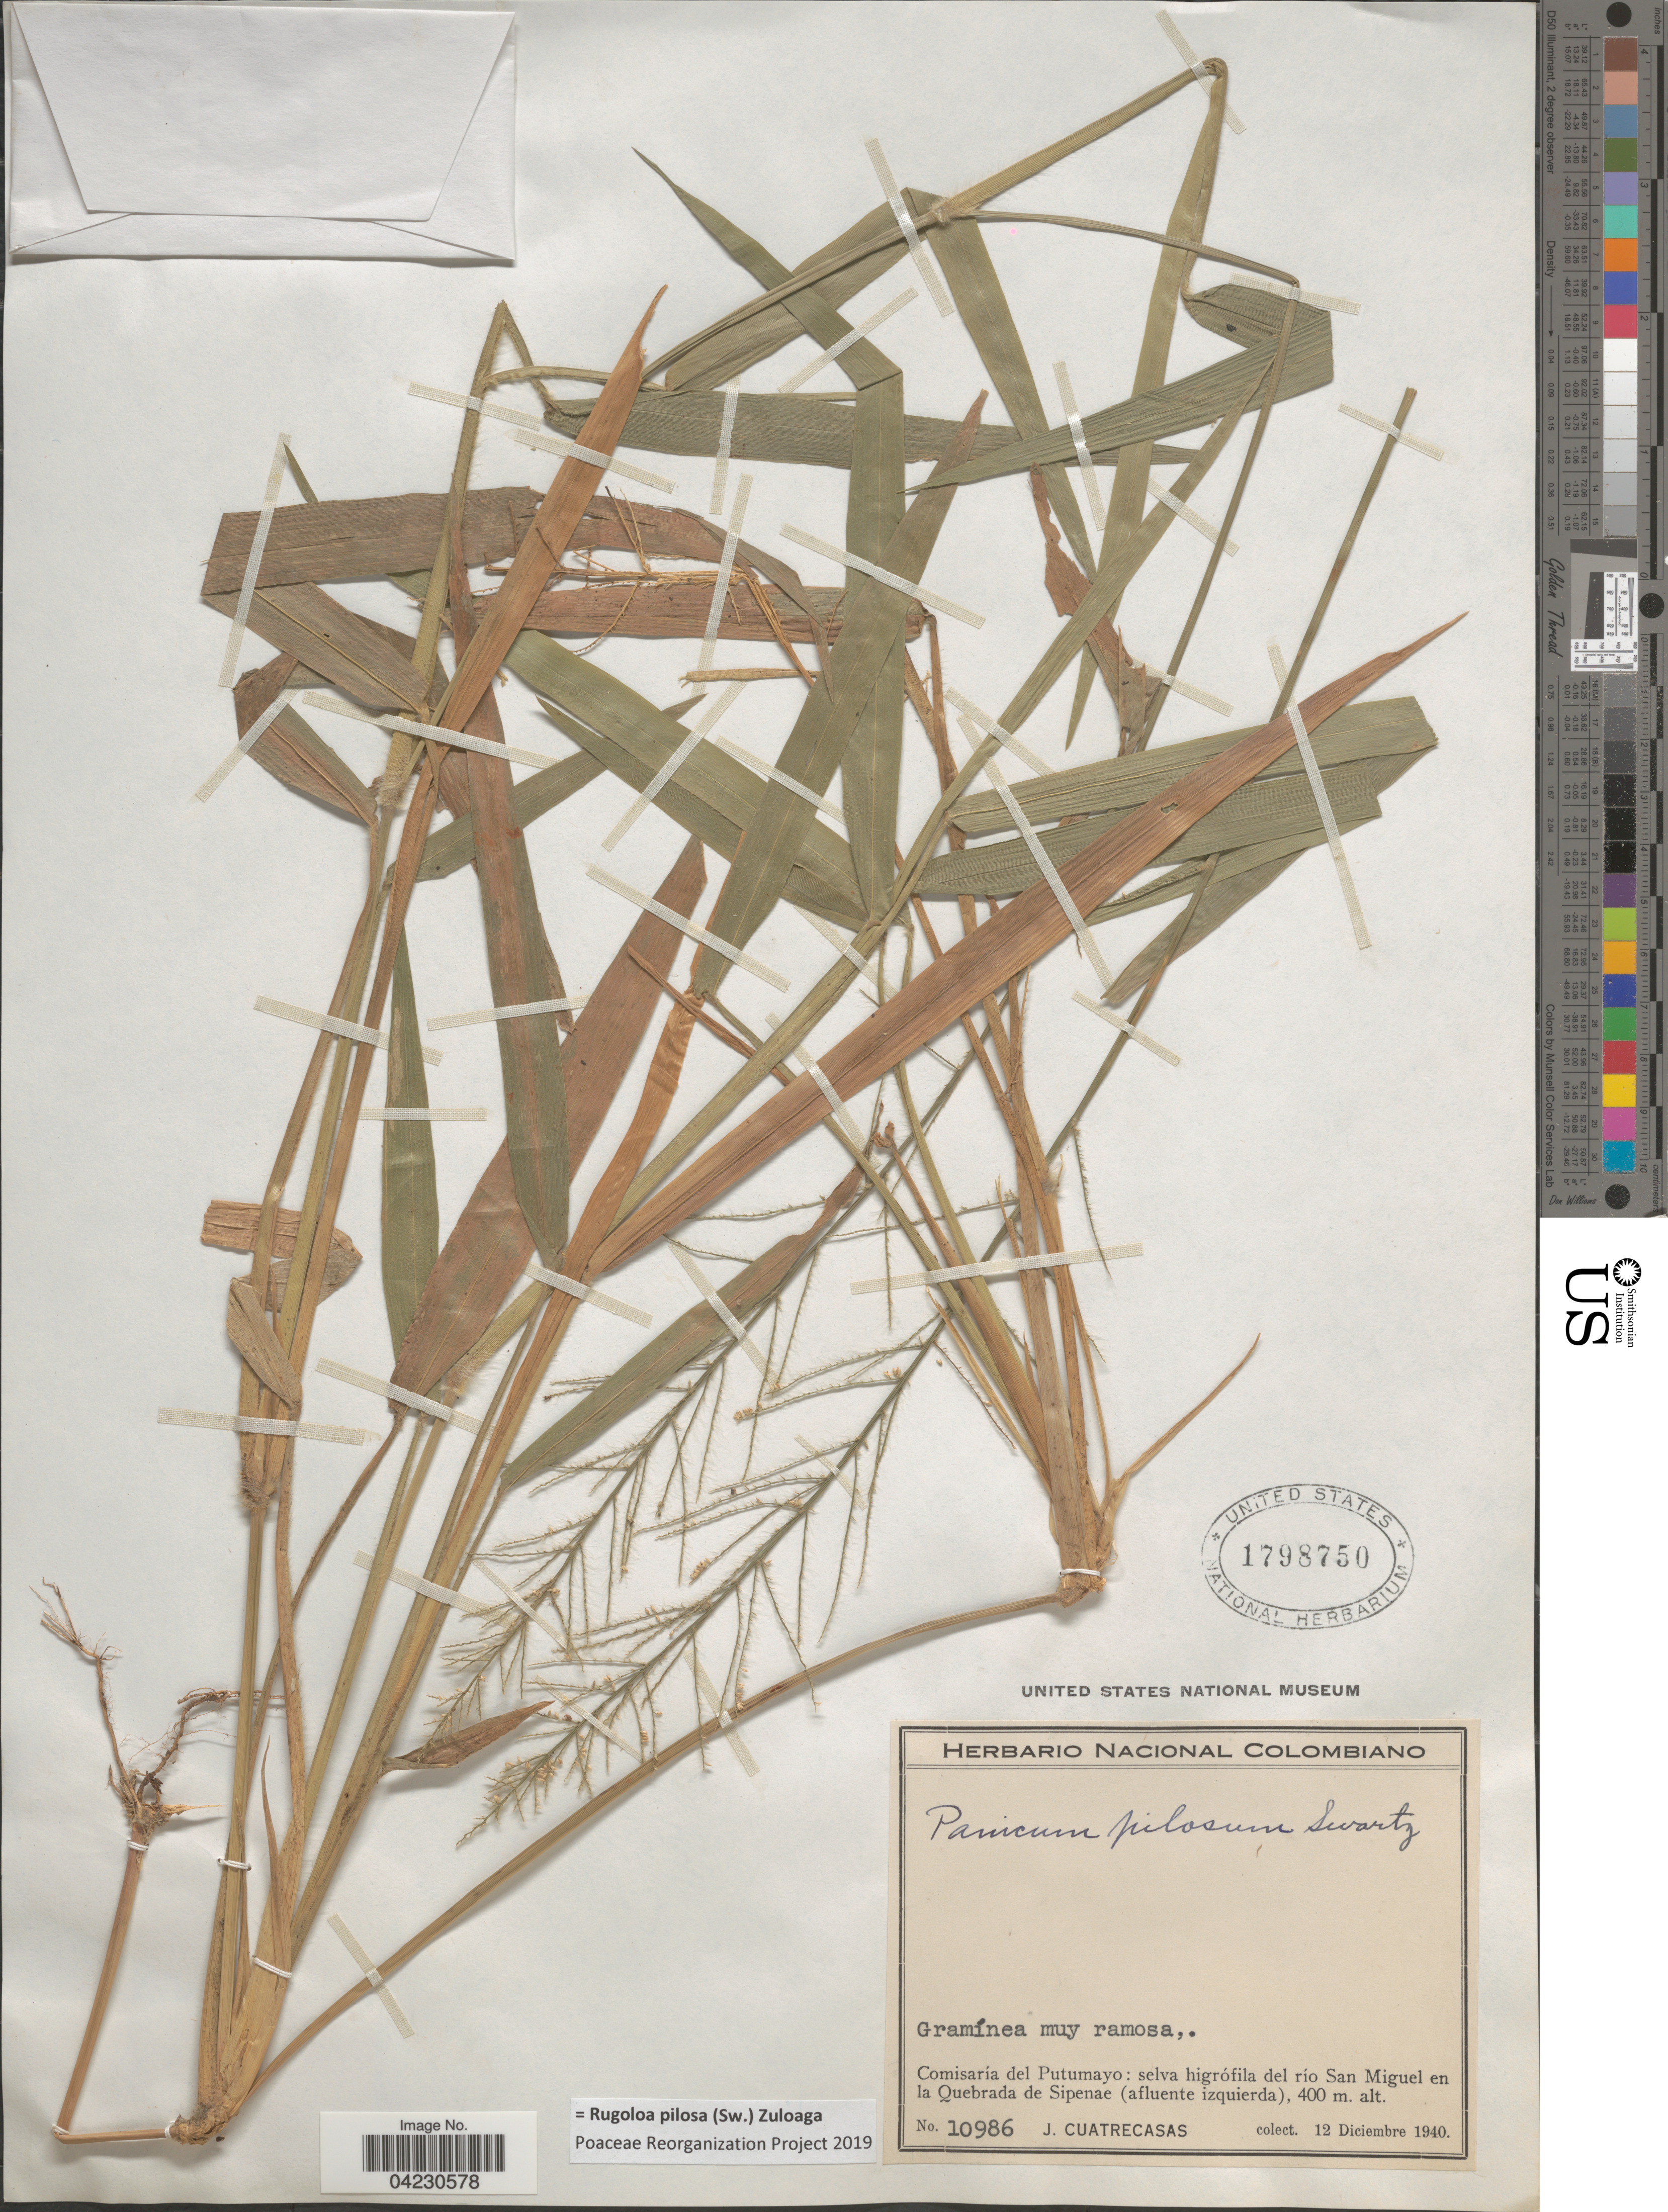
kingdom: Plantae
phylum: Tracheophyta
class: Liliopsida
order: Poales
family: Poaceae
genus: Rugoloa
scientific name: Rugoloa pilosa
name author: (Sw.) Zuloaga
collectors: J. Cuatrecasas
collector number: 10986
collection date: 1940-12-12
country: Colombia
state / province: Putumayo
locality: Comisaría del Putumayo: selva higrófila del río San Miguel en la Quebrada de Sipenae (afluente izquierda).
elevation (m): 400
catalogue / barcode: US 1798750